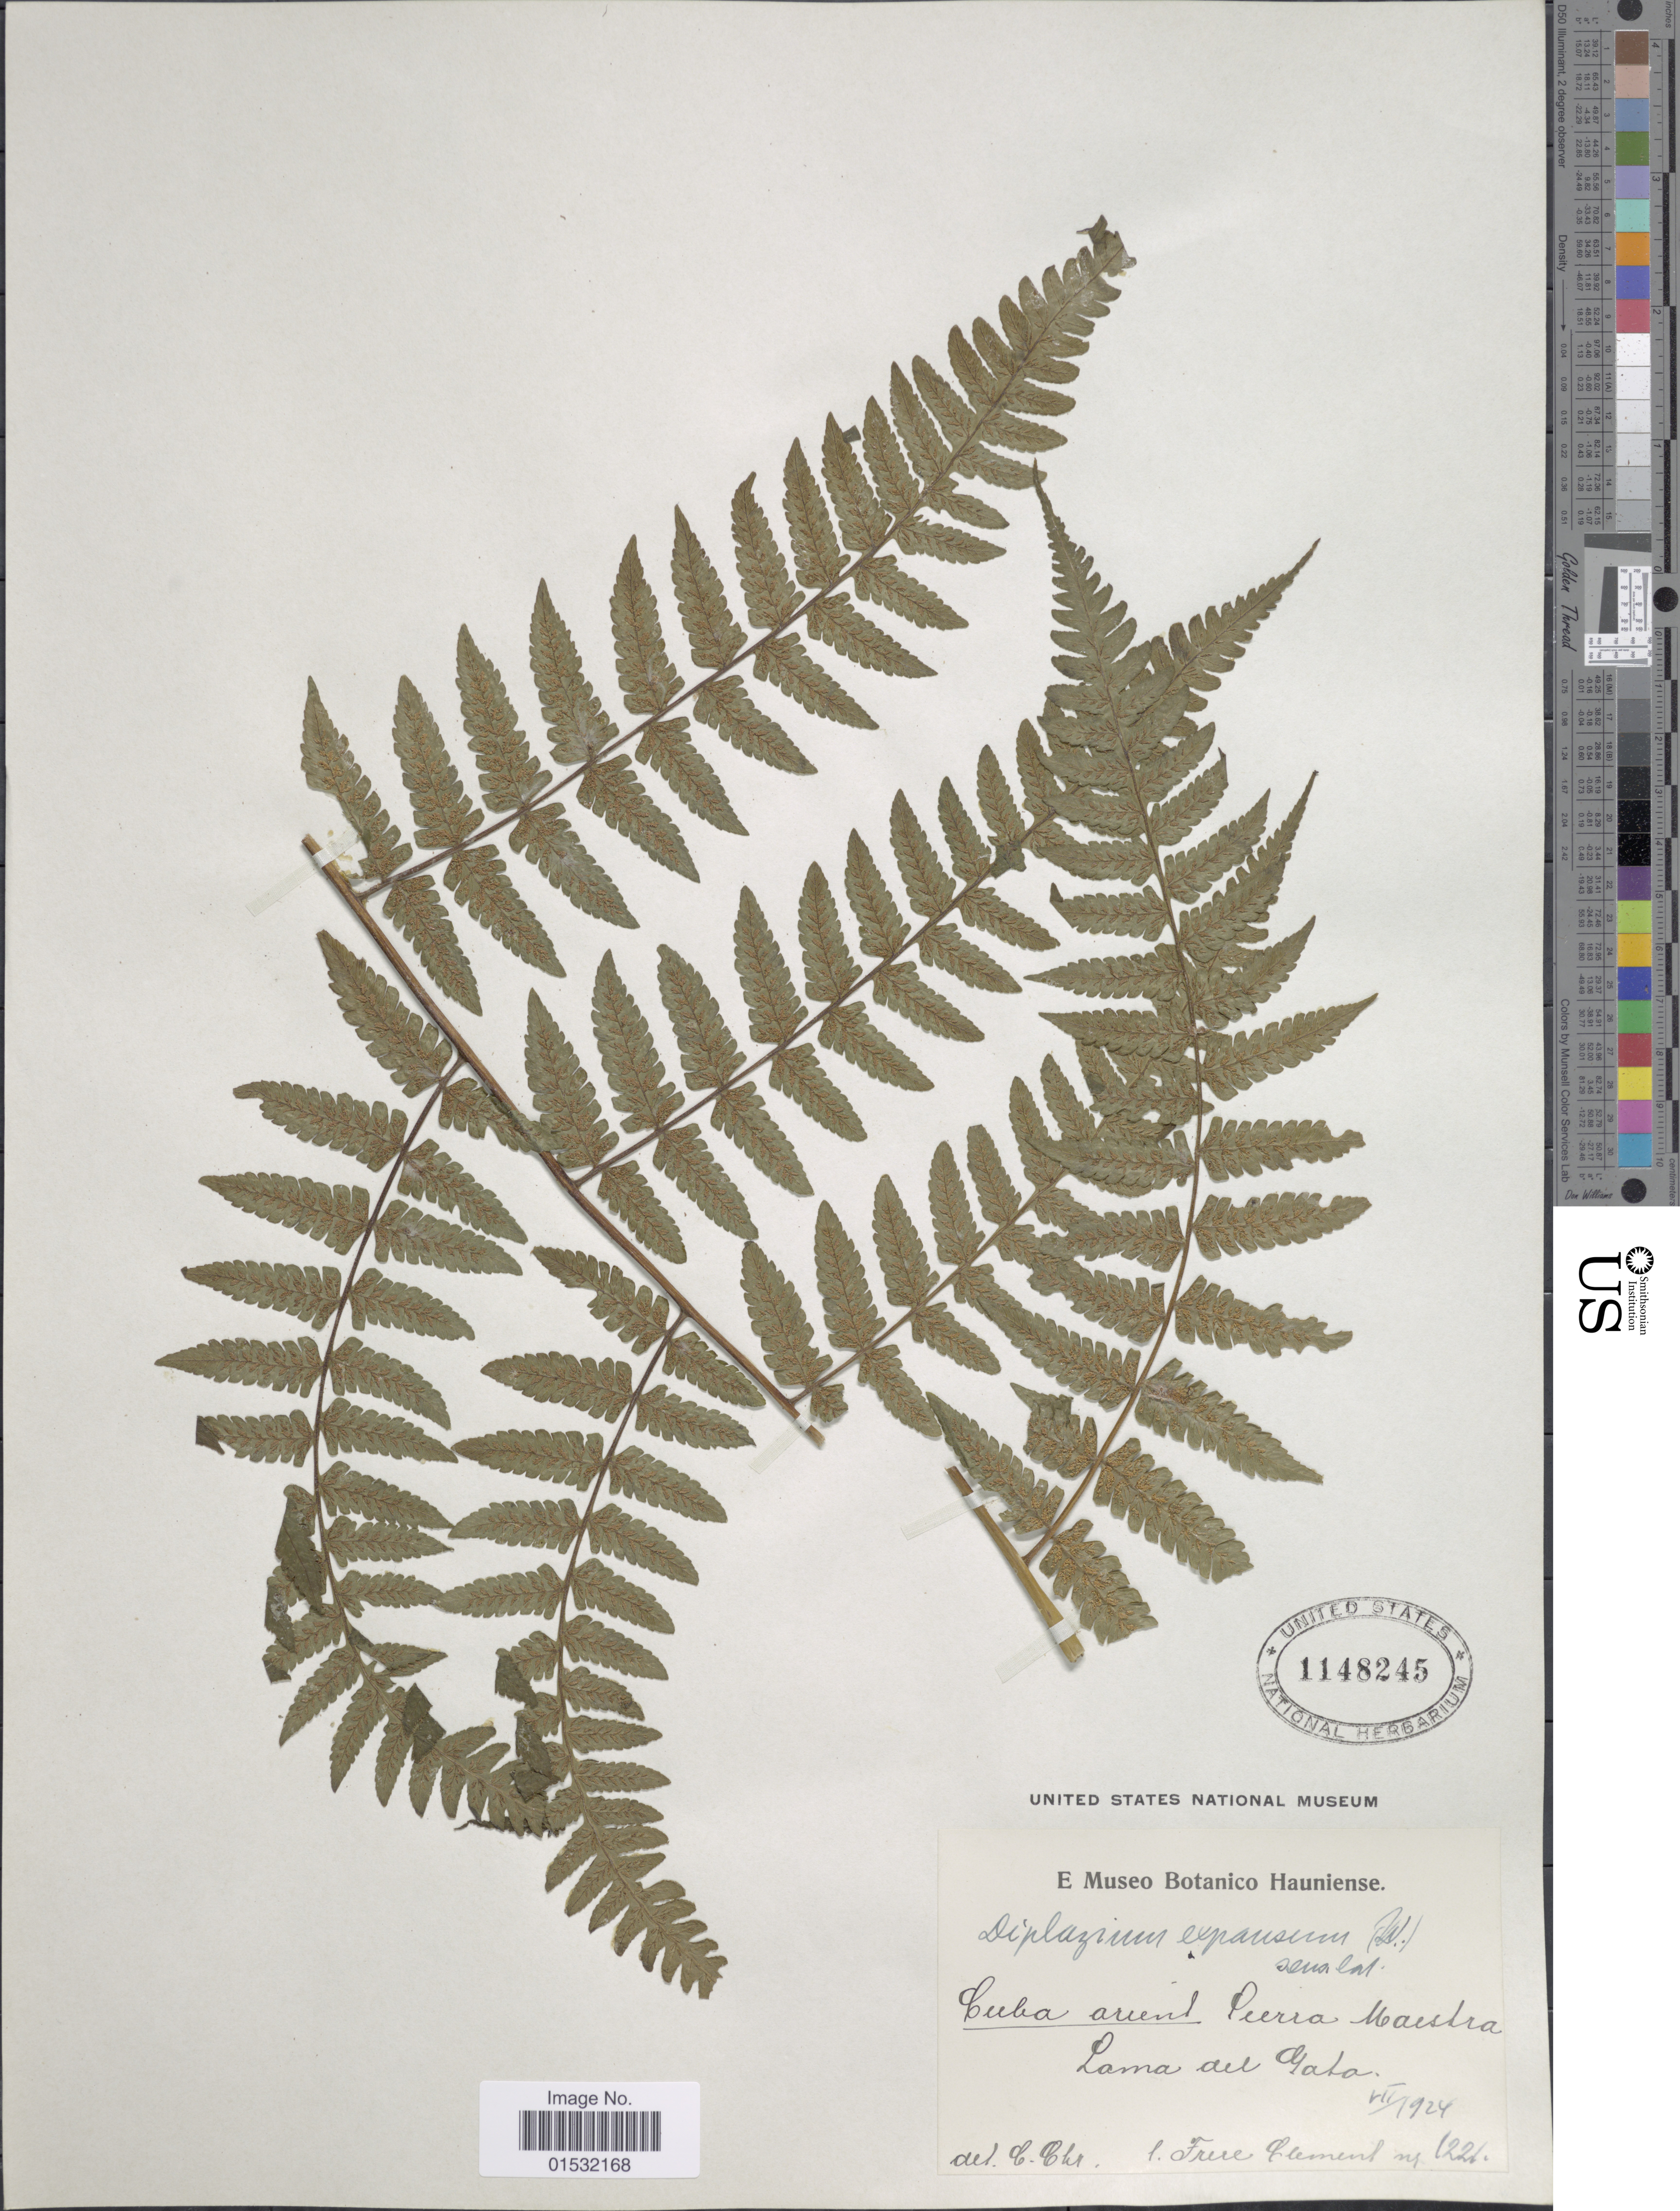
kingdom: Plantae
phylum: Tracheophyta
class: Polypodiopsida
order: Polypodiales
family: Athyriaceae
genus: Diplazium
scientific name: Diplazium expansum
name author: Willd.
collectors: B. Clement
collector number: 1221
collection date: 1924-07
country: Cuba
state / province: Oriente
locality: Sierra Maestra. Lama del Gato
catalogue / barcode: US 1148245